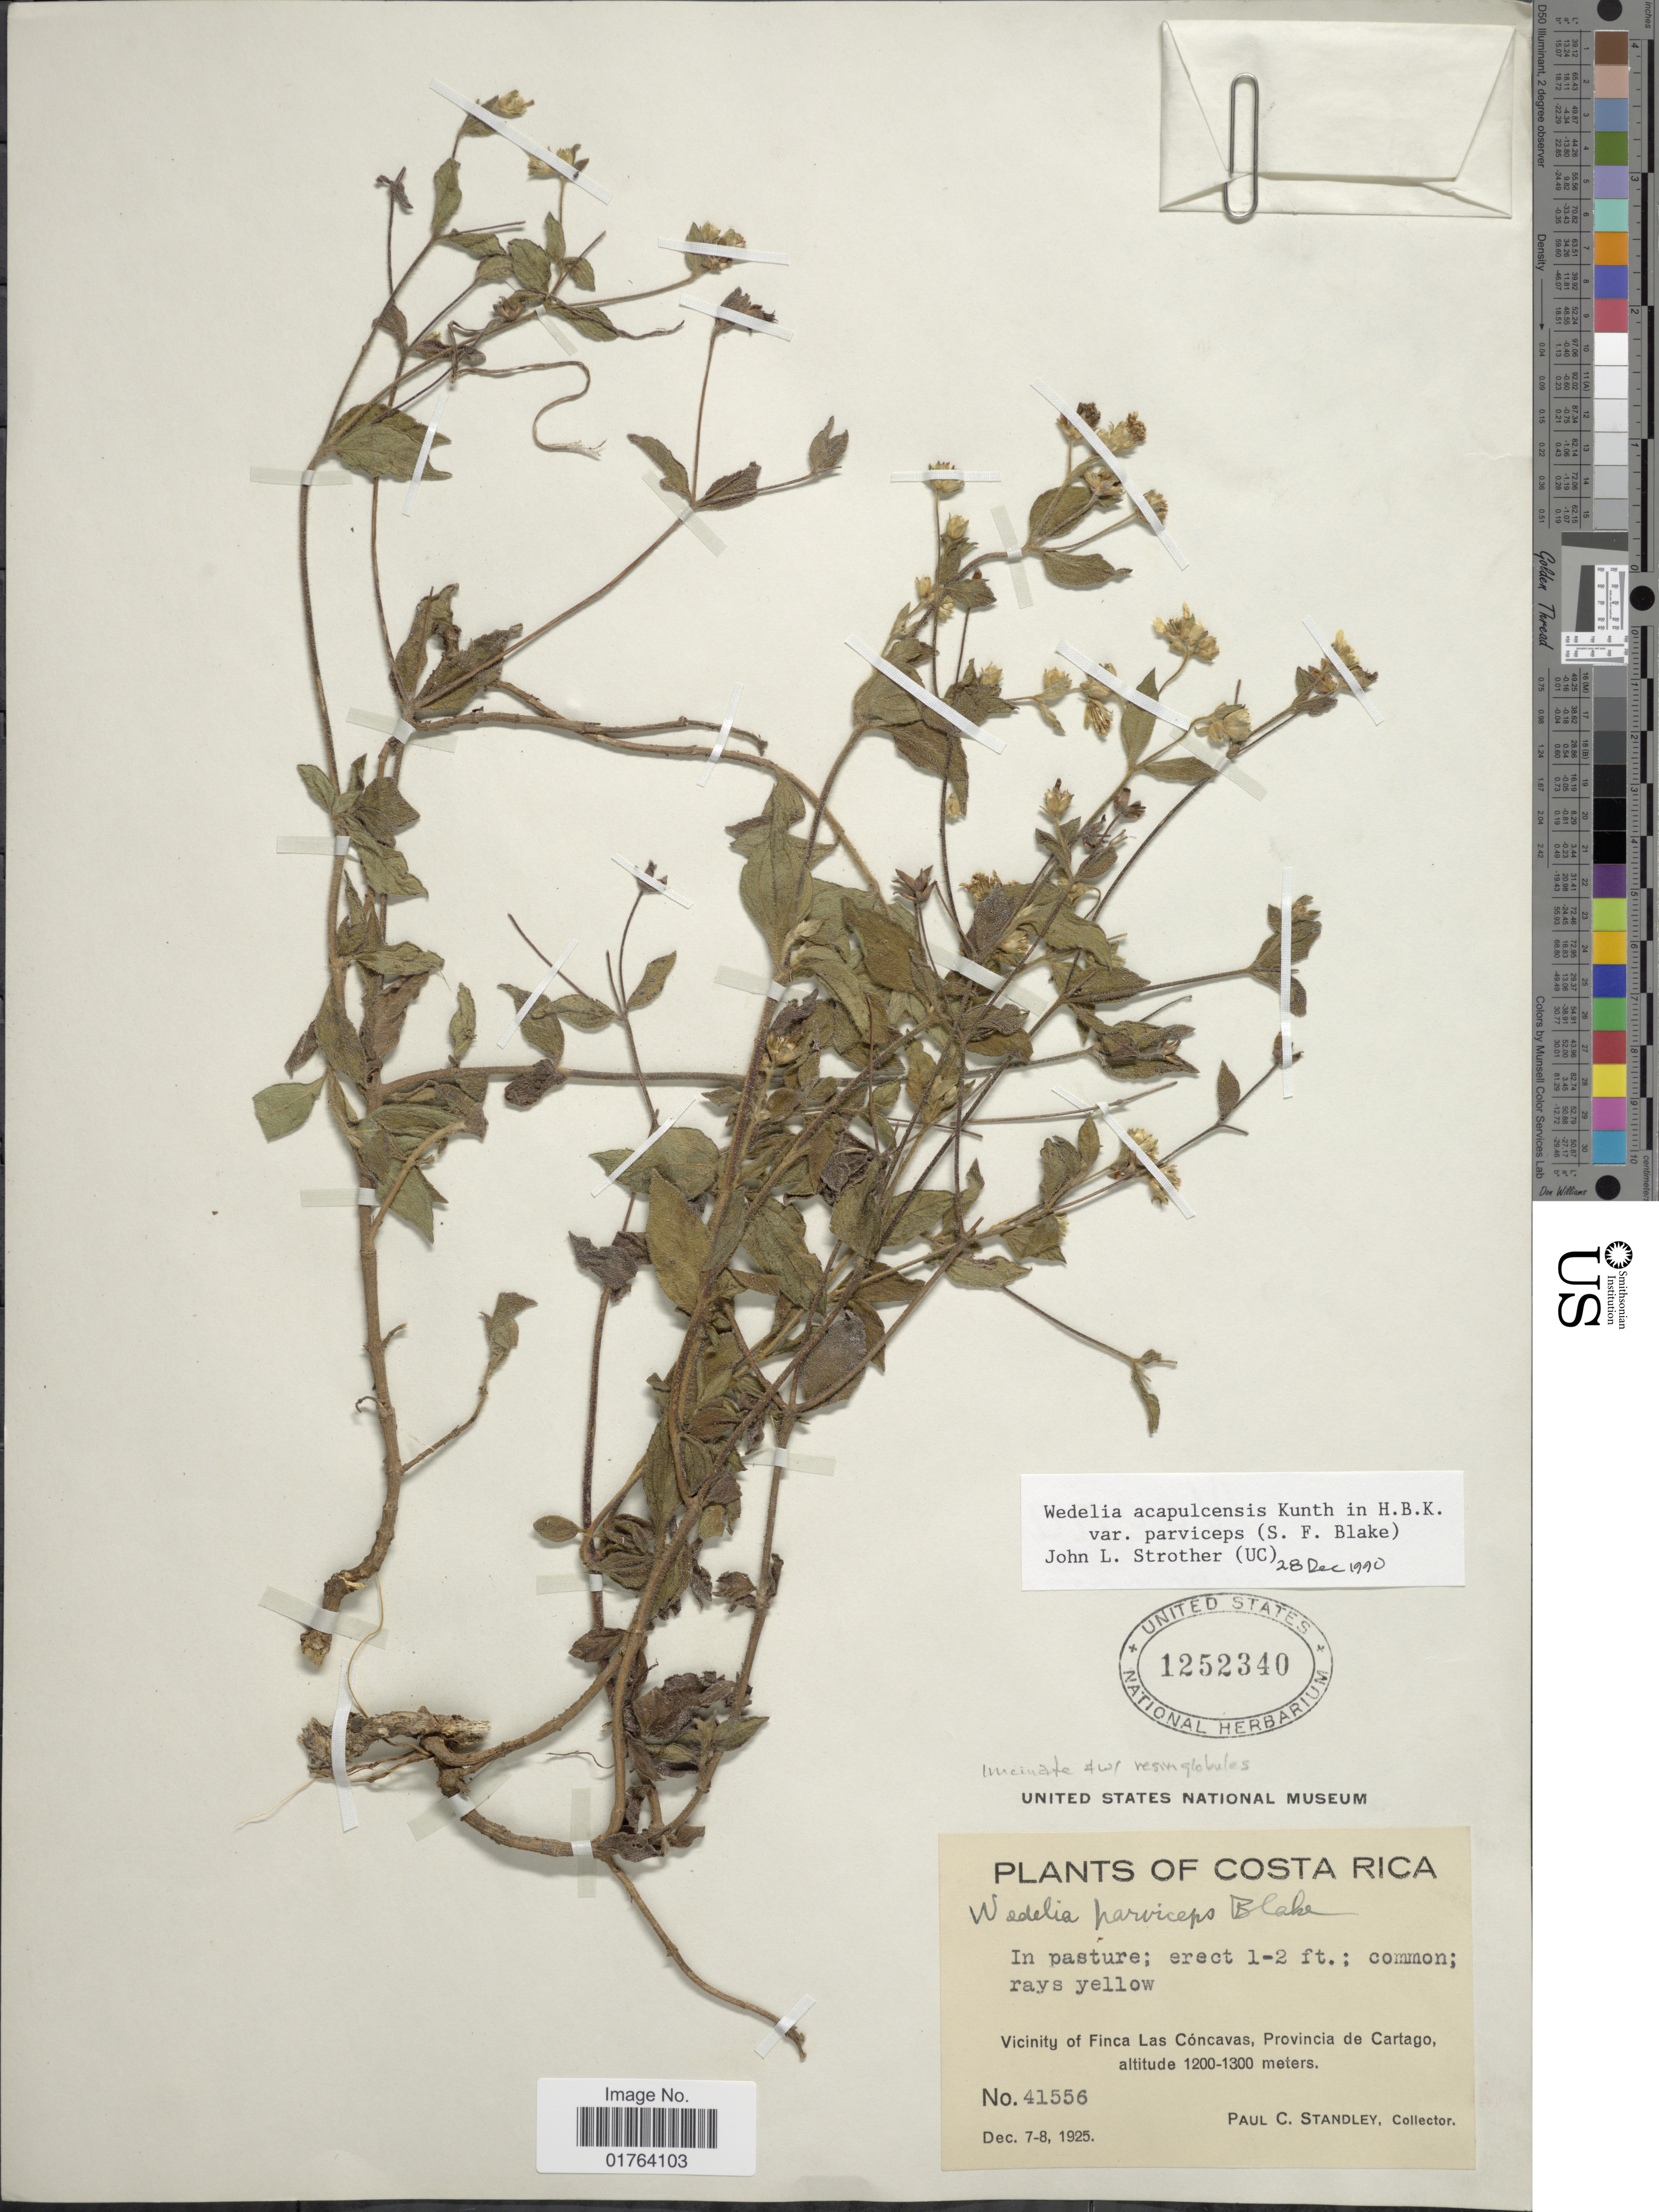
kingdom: Plantae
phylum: Tracheophyta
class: Magnoliopsida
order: Asterales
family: Asteraceae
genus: Wedelia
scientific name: Wedelia acapulcensis var. parviceps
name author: (S.F. Blake) Strother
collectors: P. C. Standley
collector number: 41556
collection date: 1925-12-07/1925-12-08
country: Costa Rica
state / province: Cartago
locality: Vicinity of Finca Las Concavas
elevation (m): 1200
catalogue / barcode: US 1252340